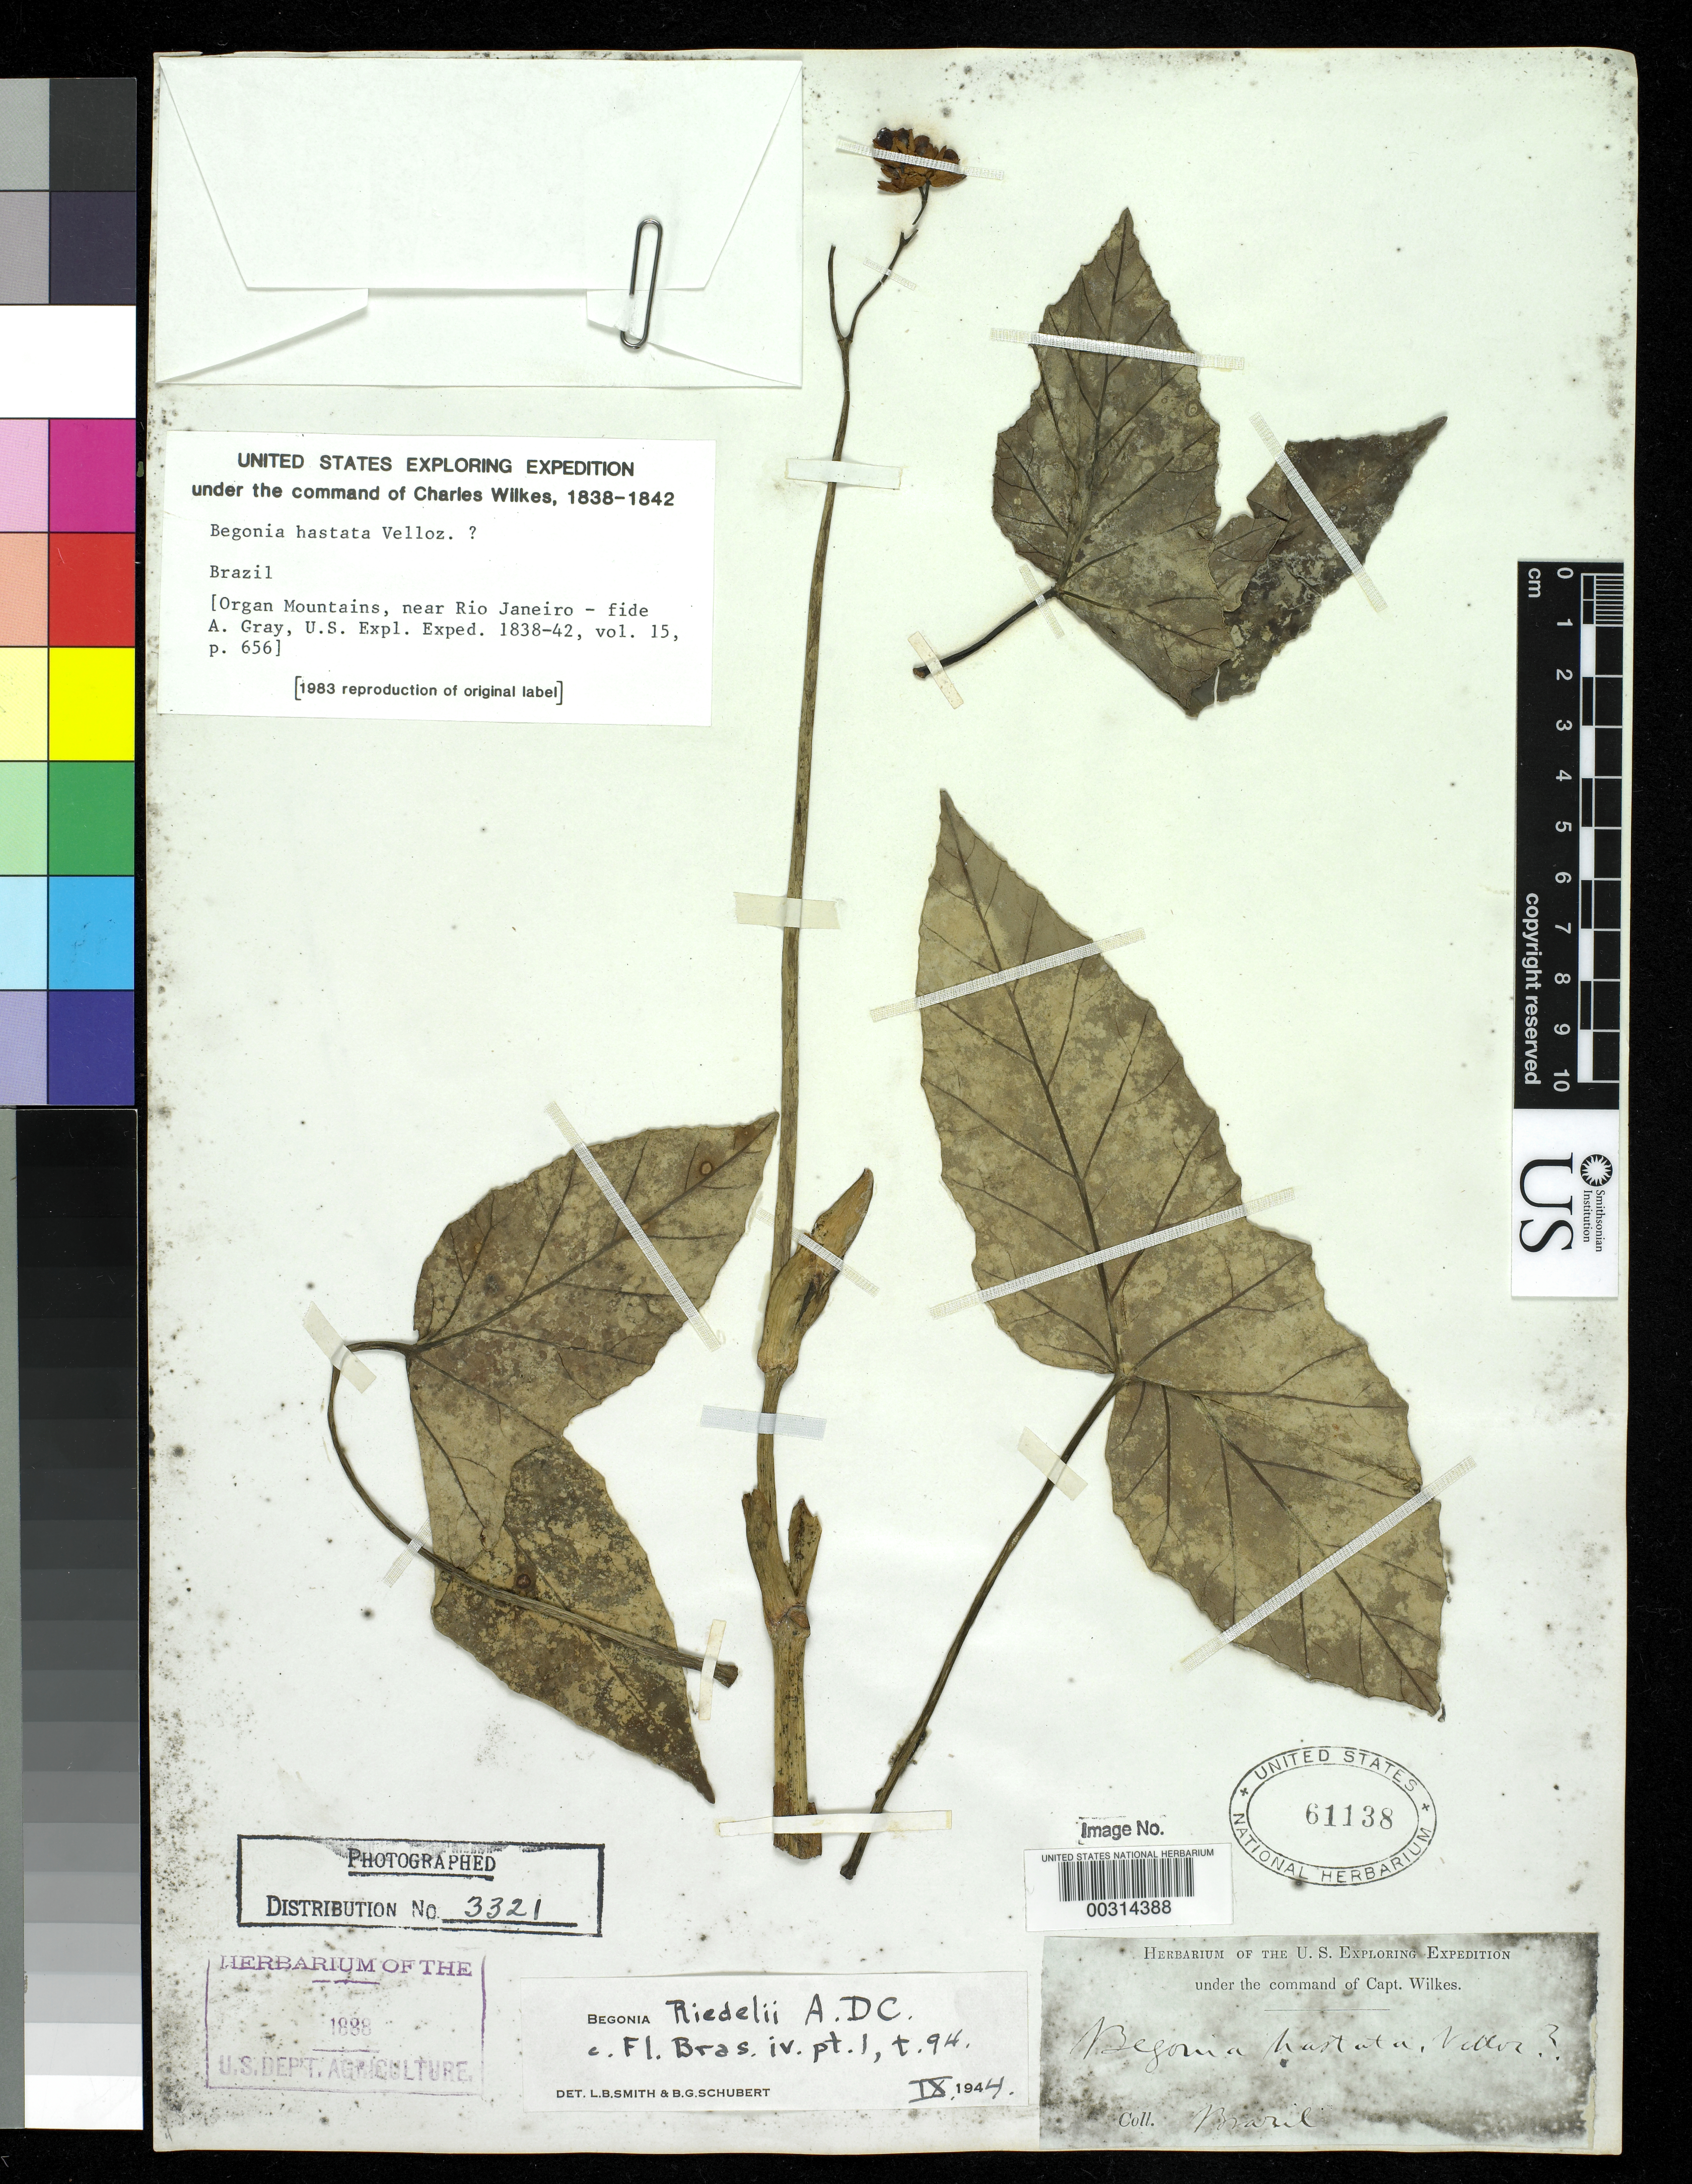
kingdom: Plantae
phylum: Tracheophyta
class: Magnoliopsida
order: Cucurbitales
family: Begoniaceae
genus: Begonia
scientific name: Begonia angularis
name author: Raddi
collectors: Wilkes Explor. Exped.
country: Brazil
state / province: Rio de Janeiro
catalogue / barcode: US 61138